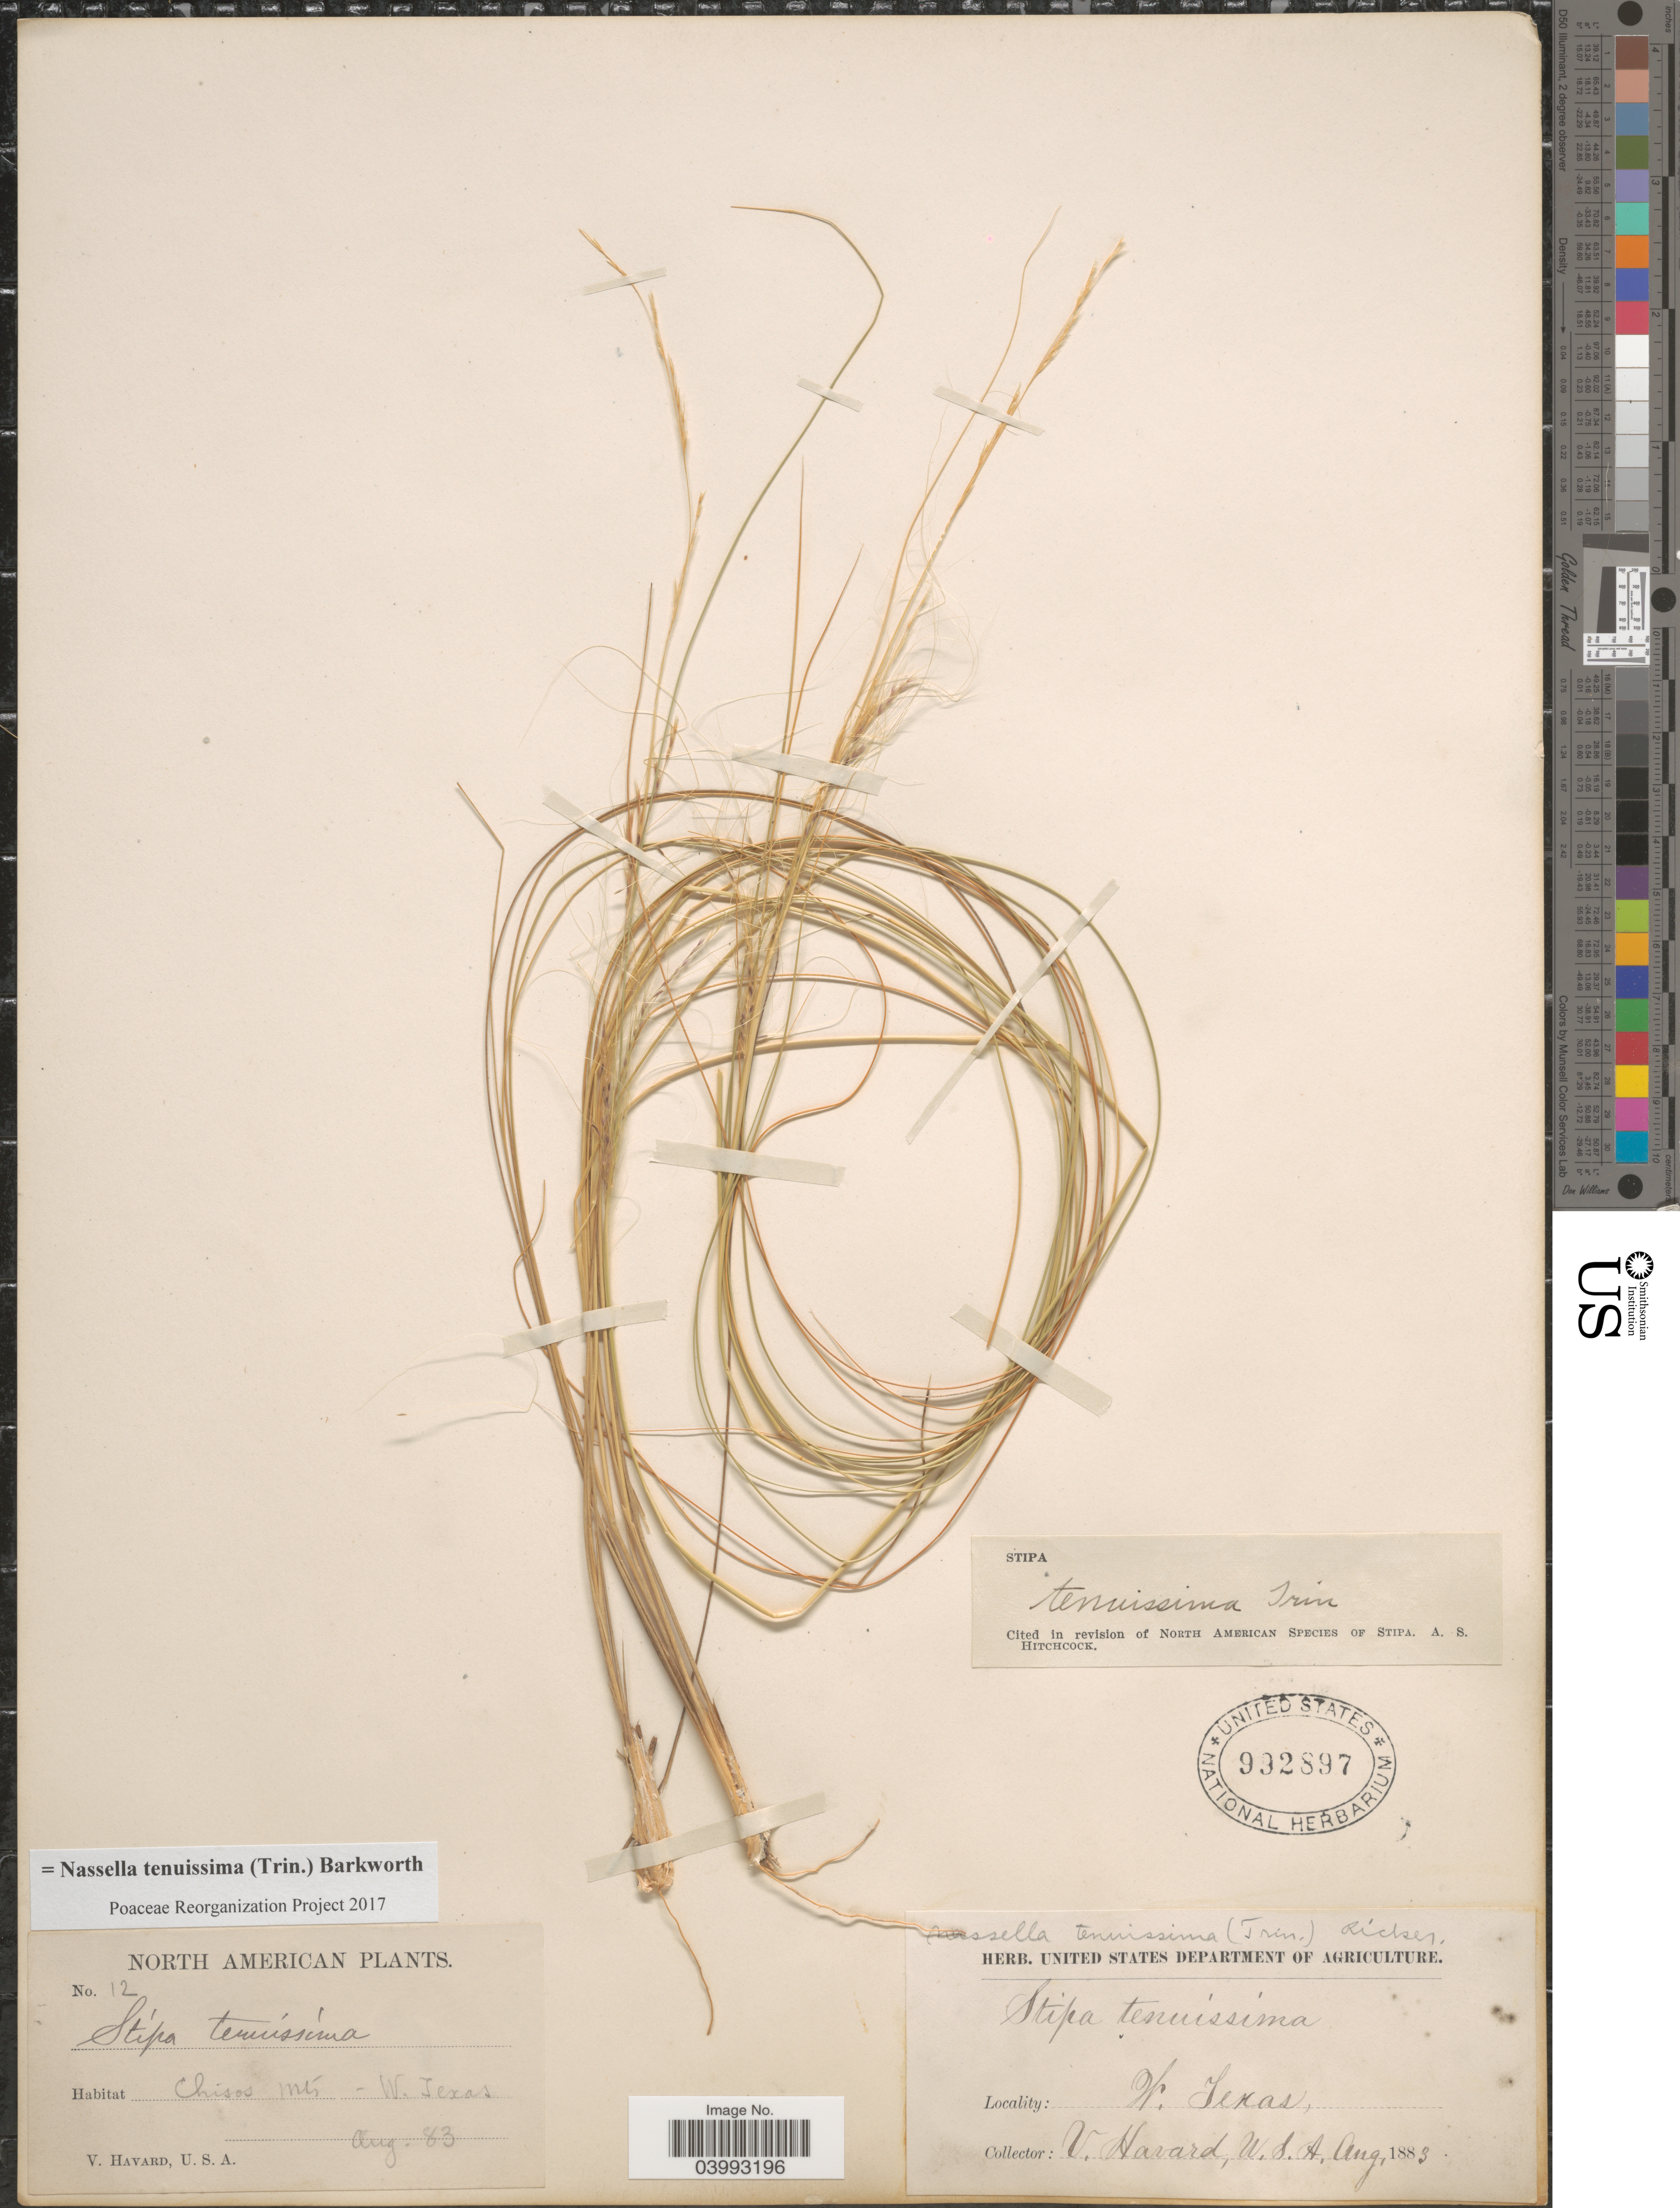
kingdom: Plantae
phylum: Tracheophyta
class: Liliopsida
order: Poales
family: Poaceae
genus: Nassella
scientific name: Nassella tenuissima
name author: (Trin.) Barkworth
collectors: V. Harvard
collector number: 12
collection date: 1883-08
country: United States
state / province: Texas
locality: Chisos Mts. W. Texas.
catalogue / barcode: US 992897